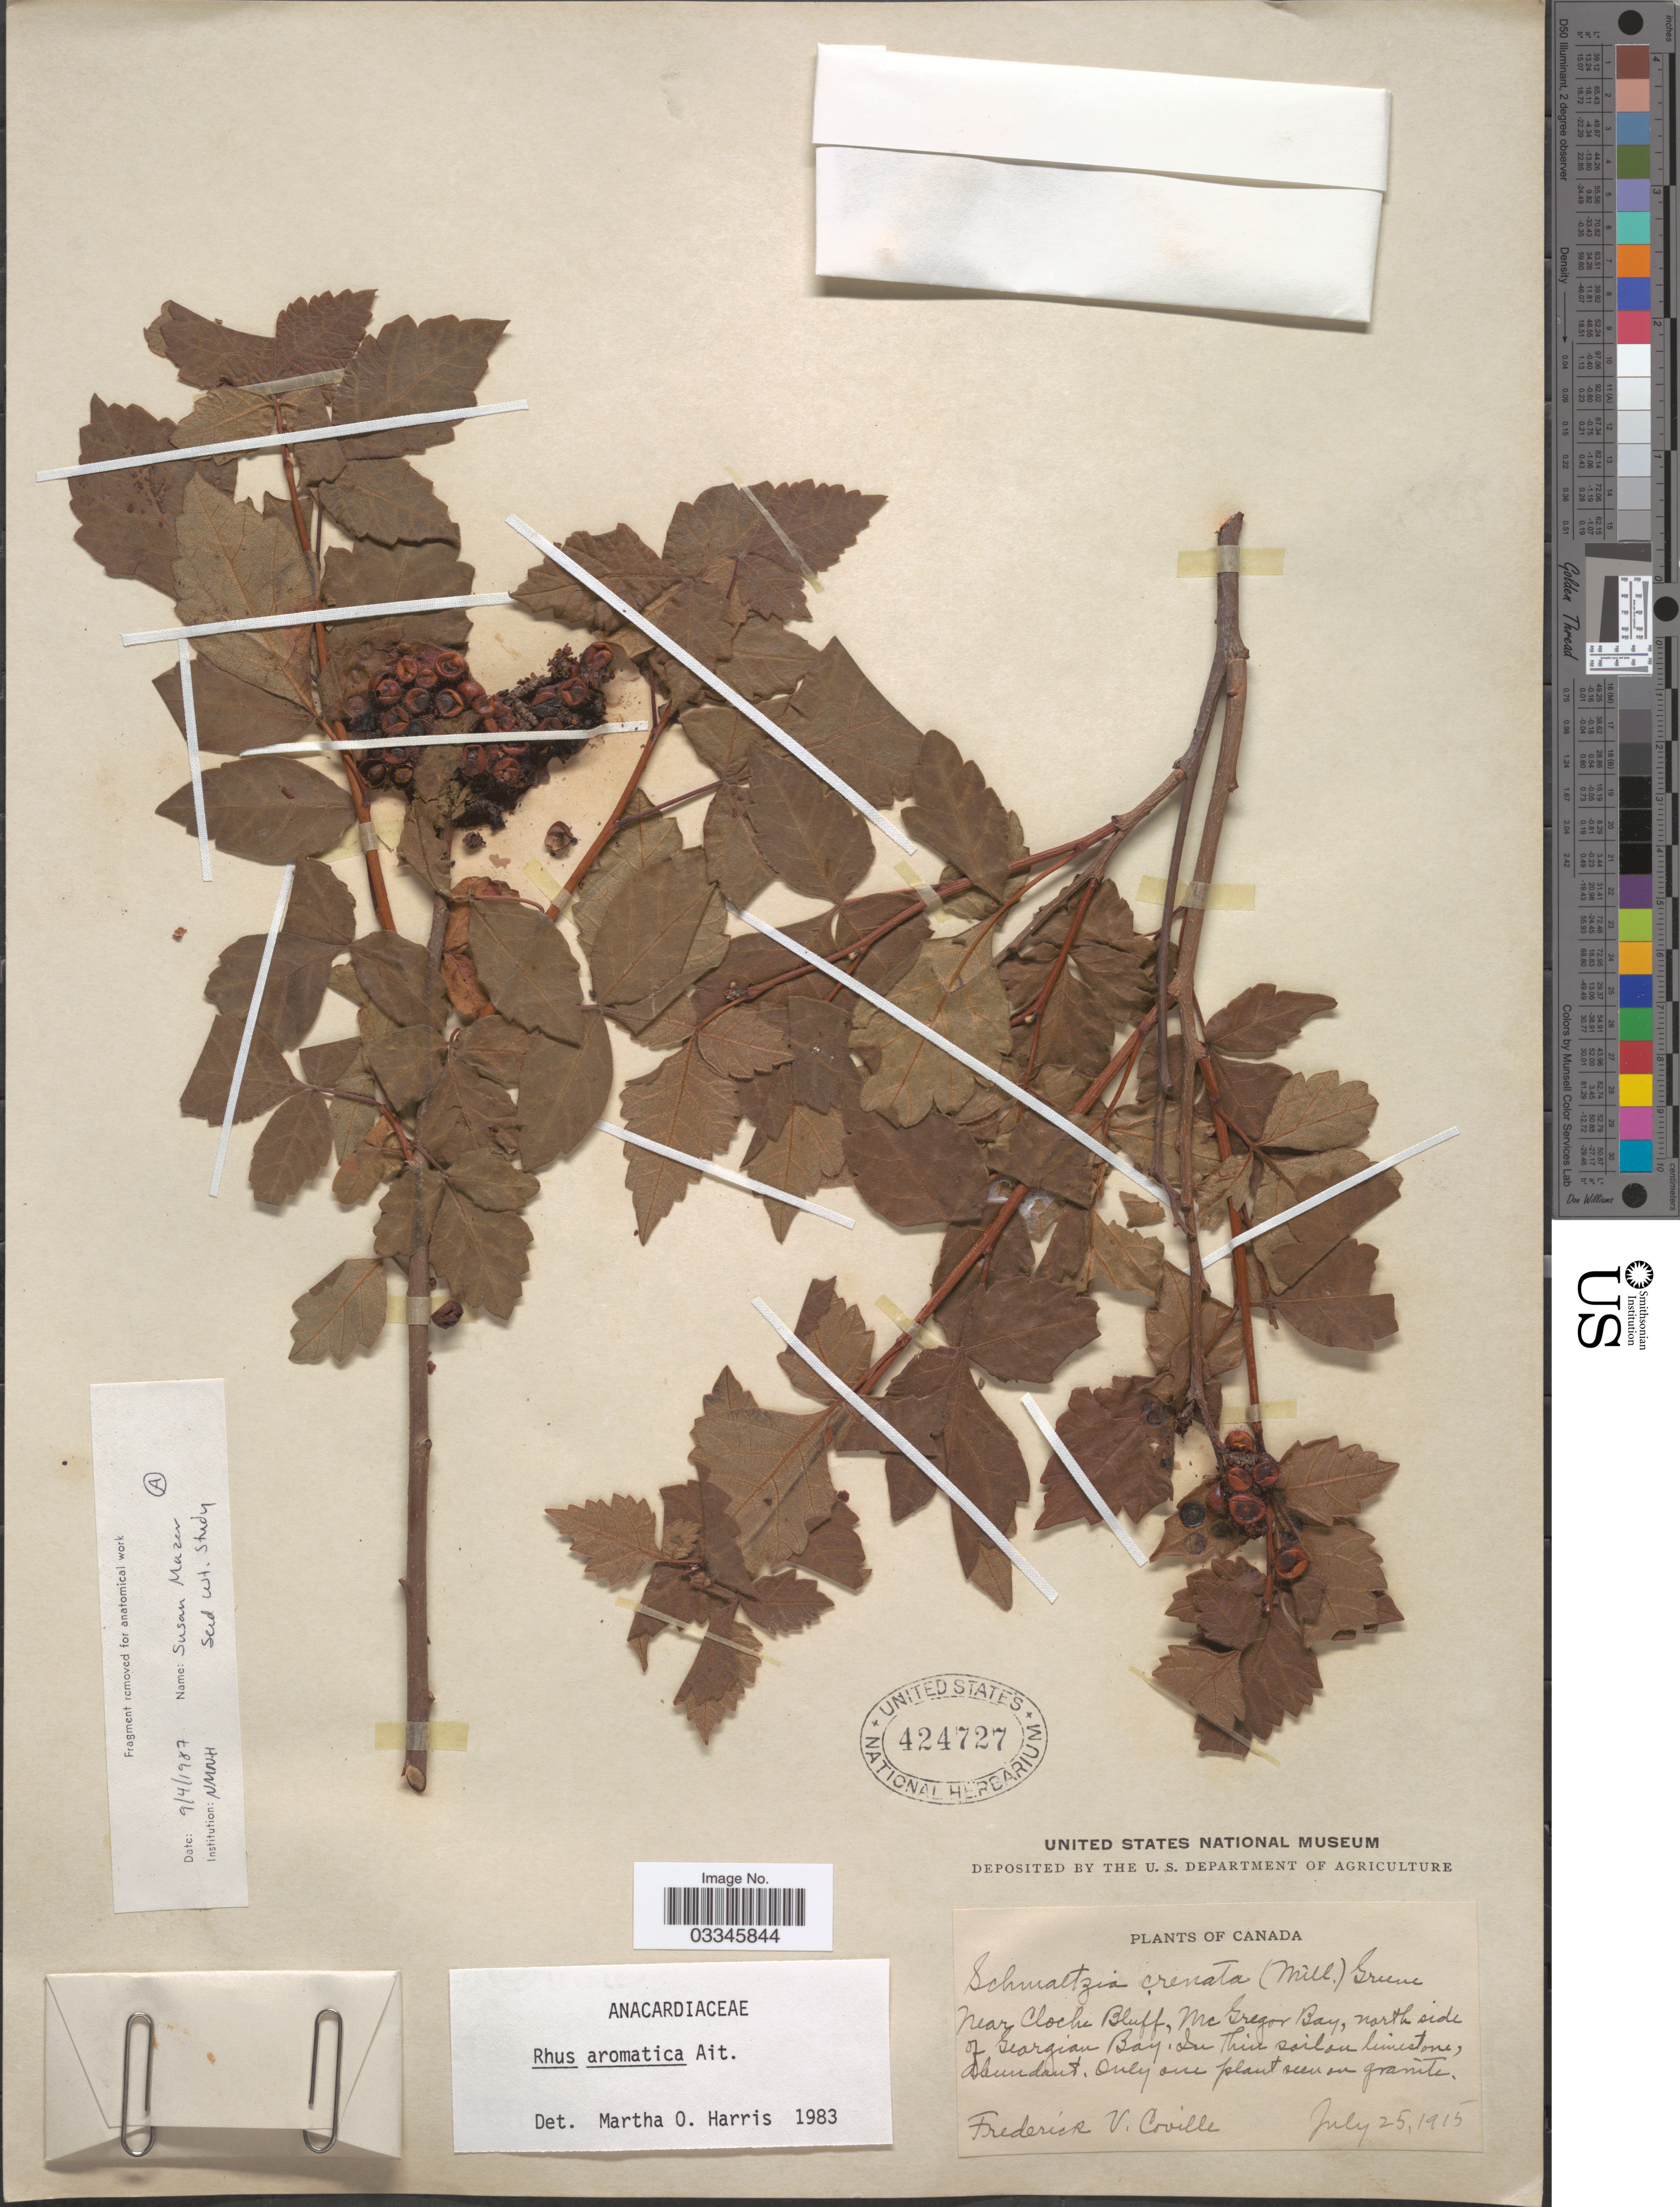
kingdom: Plantae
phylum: Tracheophyta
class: Magnoliopsida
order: Sapindales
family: Anacardiaceae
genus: Rhus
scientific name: Rhus crenata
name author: Thunb.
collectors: F. V. Coville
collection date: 1915-07-25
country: Canada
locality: Near Cloche Bluff, McGregor Bay, north side of Georgian Bay.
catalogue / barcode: US 424727